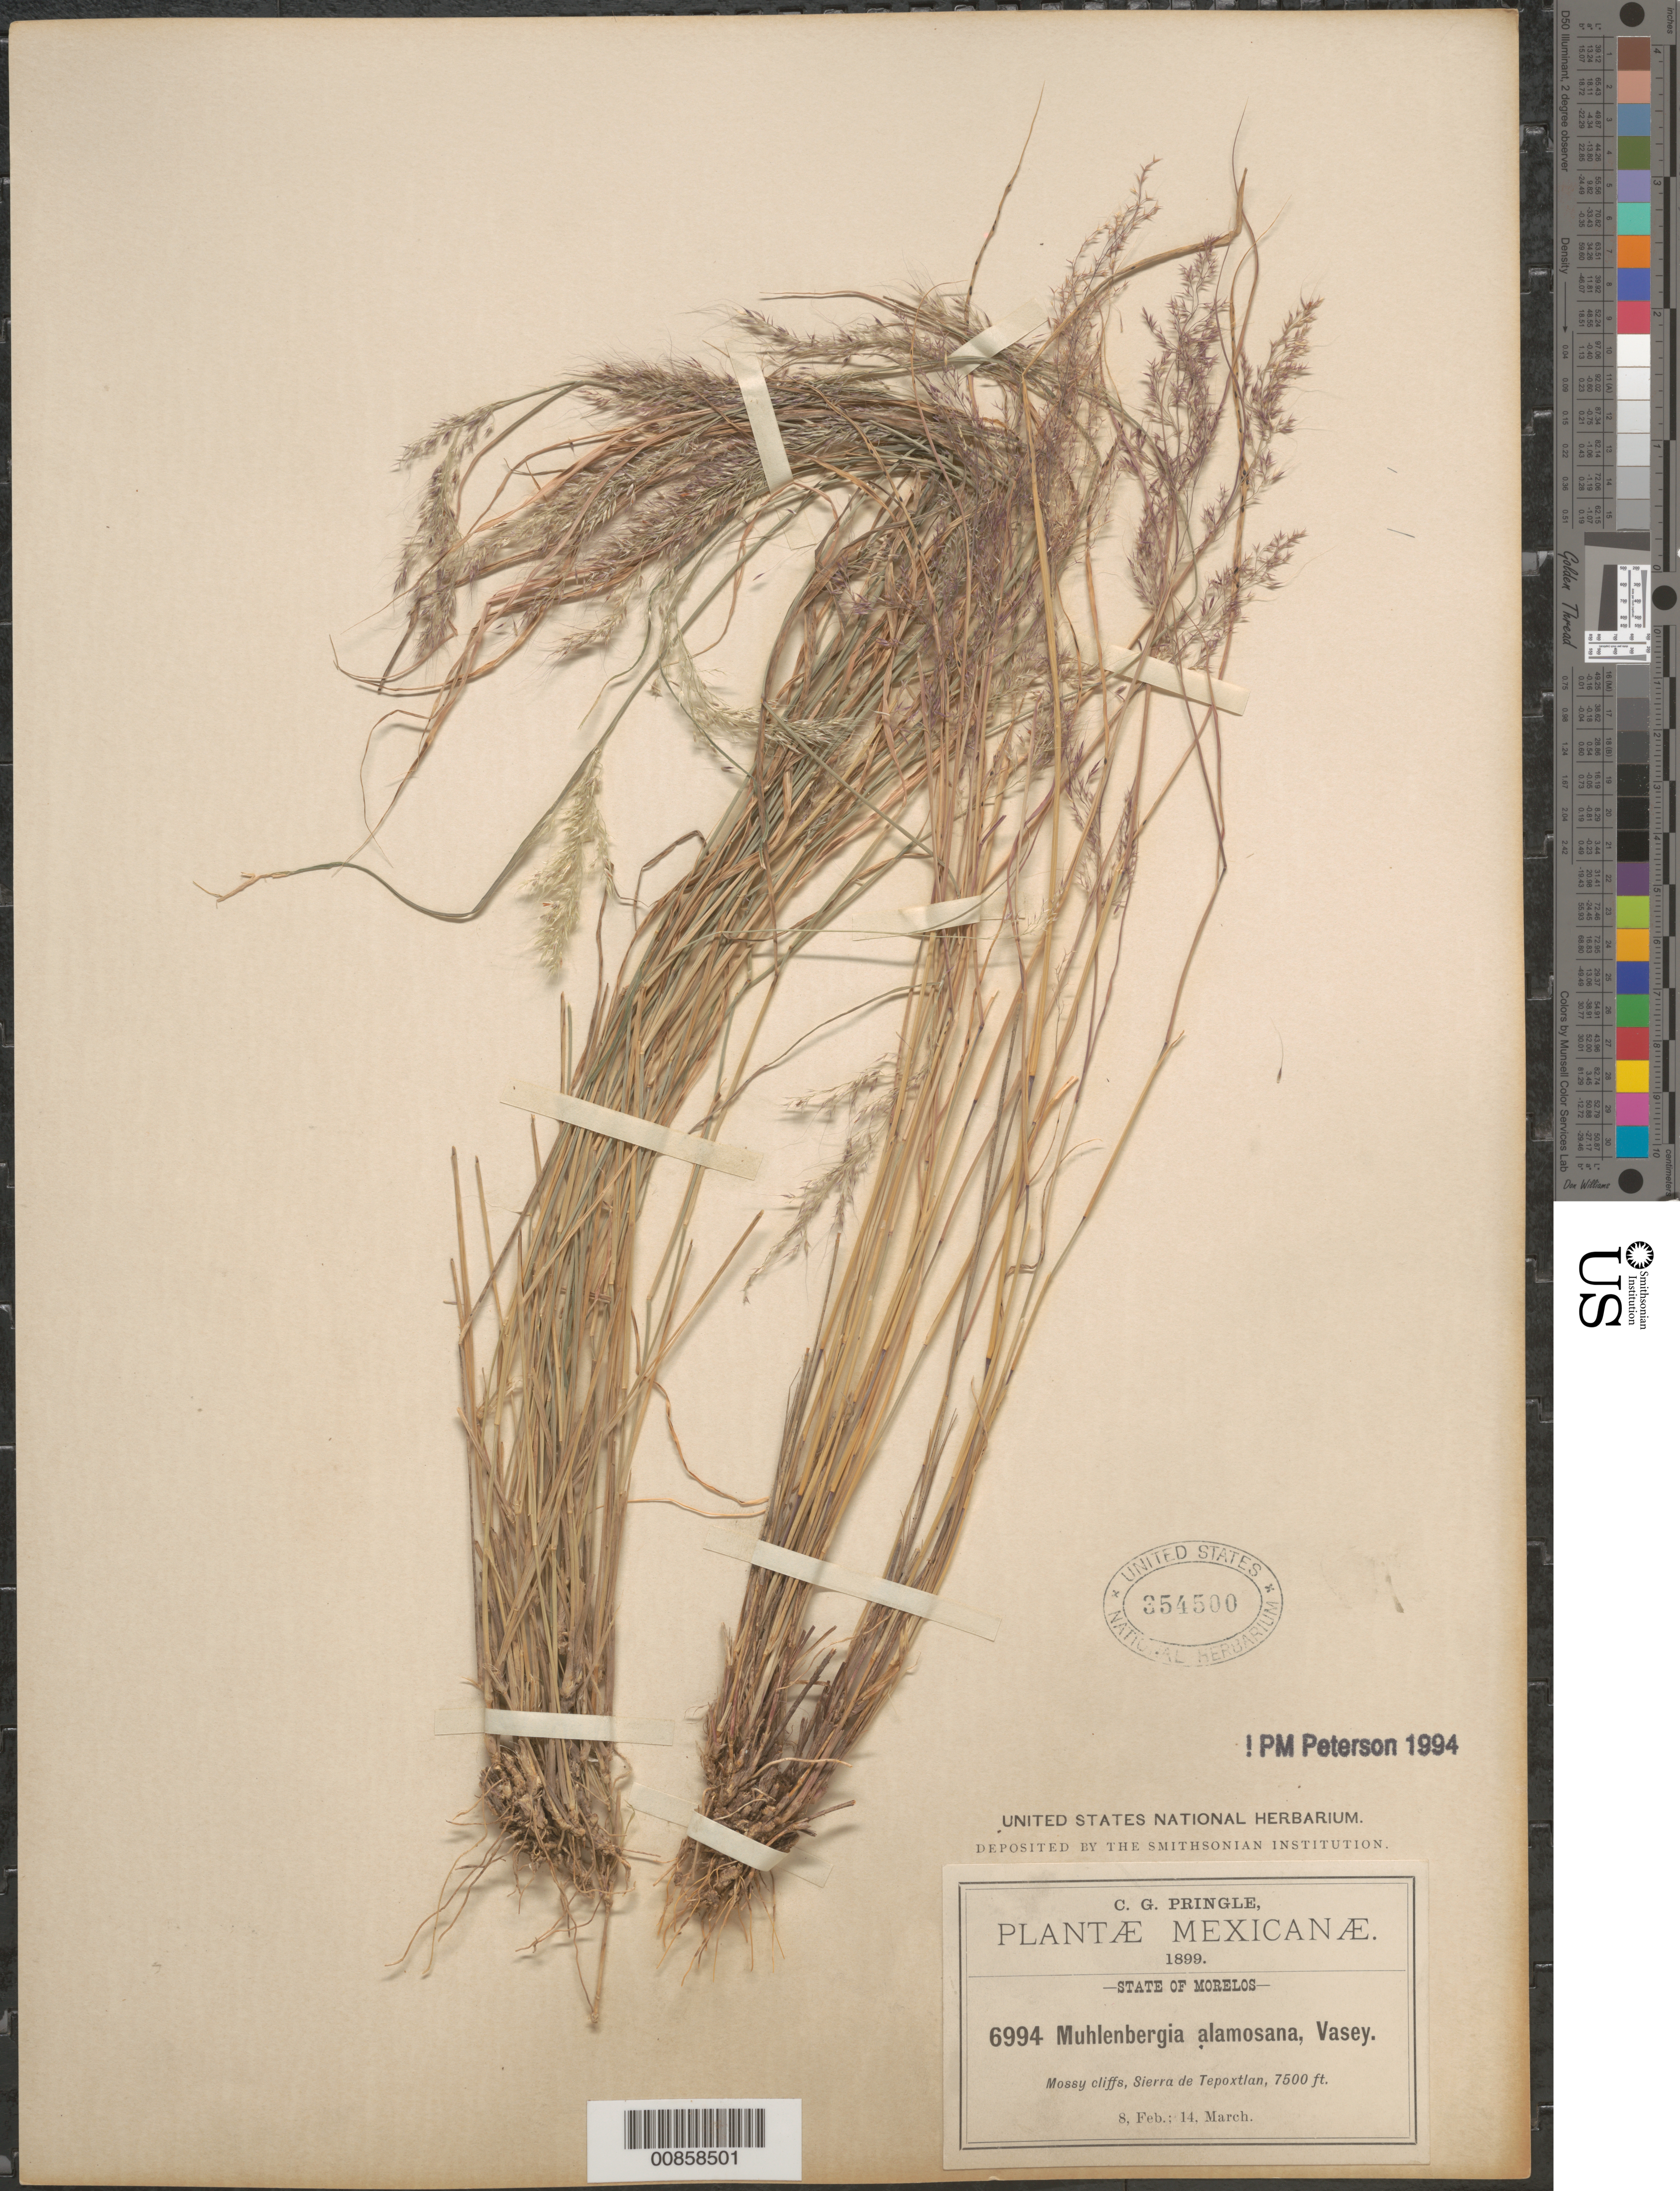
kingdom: Plantae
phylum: Tracheophyta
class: Liliopsida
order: Poales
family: Poaceae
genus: Muhlenbergia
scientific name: Muhlenbergia alamosae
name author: Vasey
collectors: C. G. Pringle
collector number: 6994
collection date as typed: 08 Feb 1899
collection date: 1899-02-08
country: Mexico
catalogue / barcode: US 354500